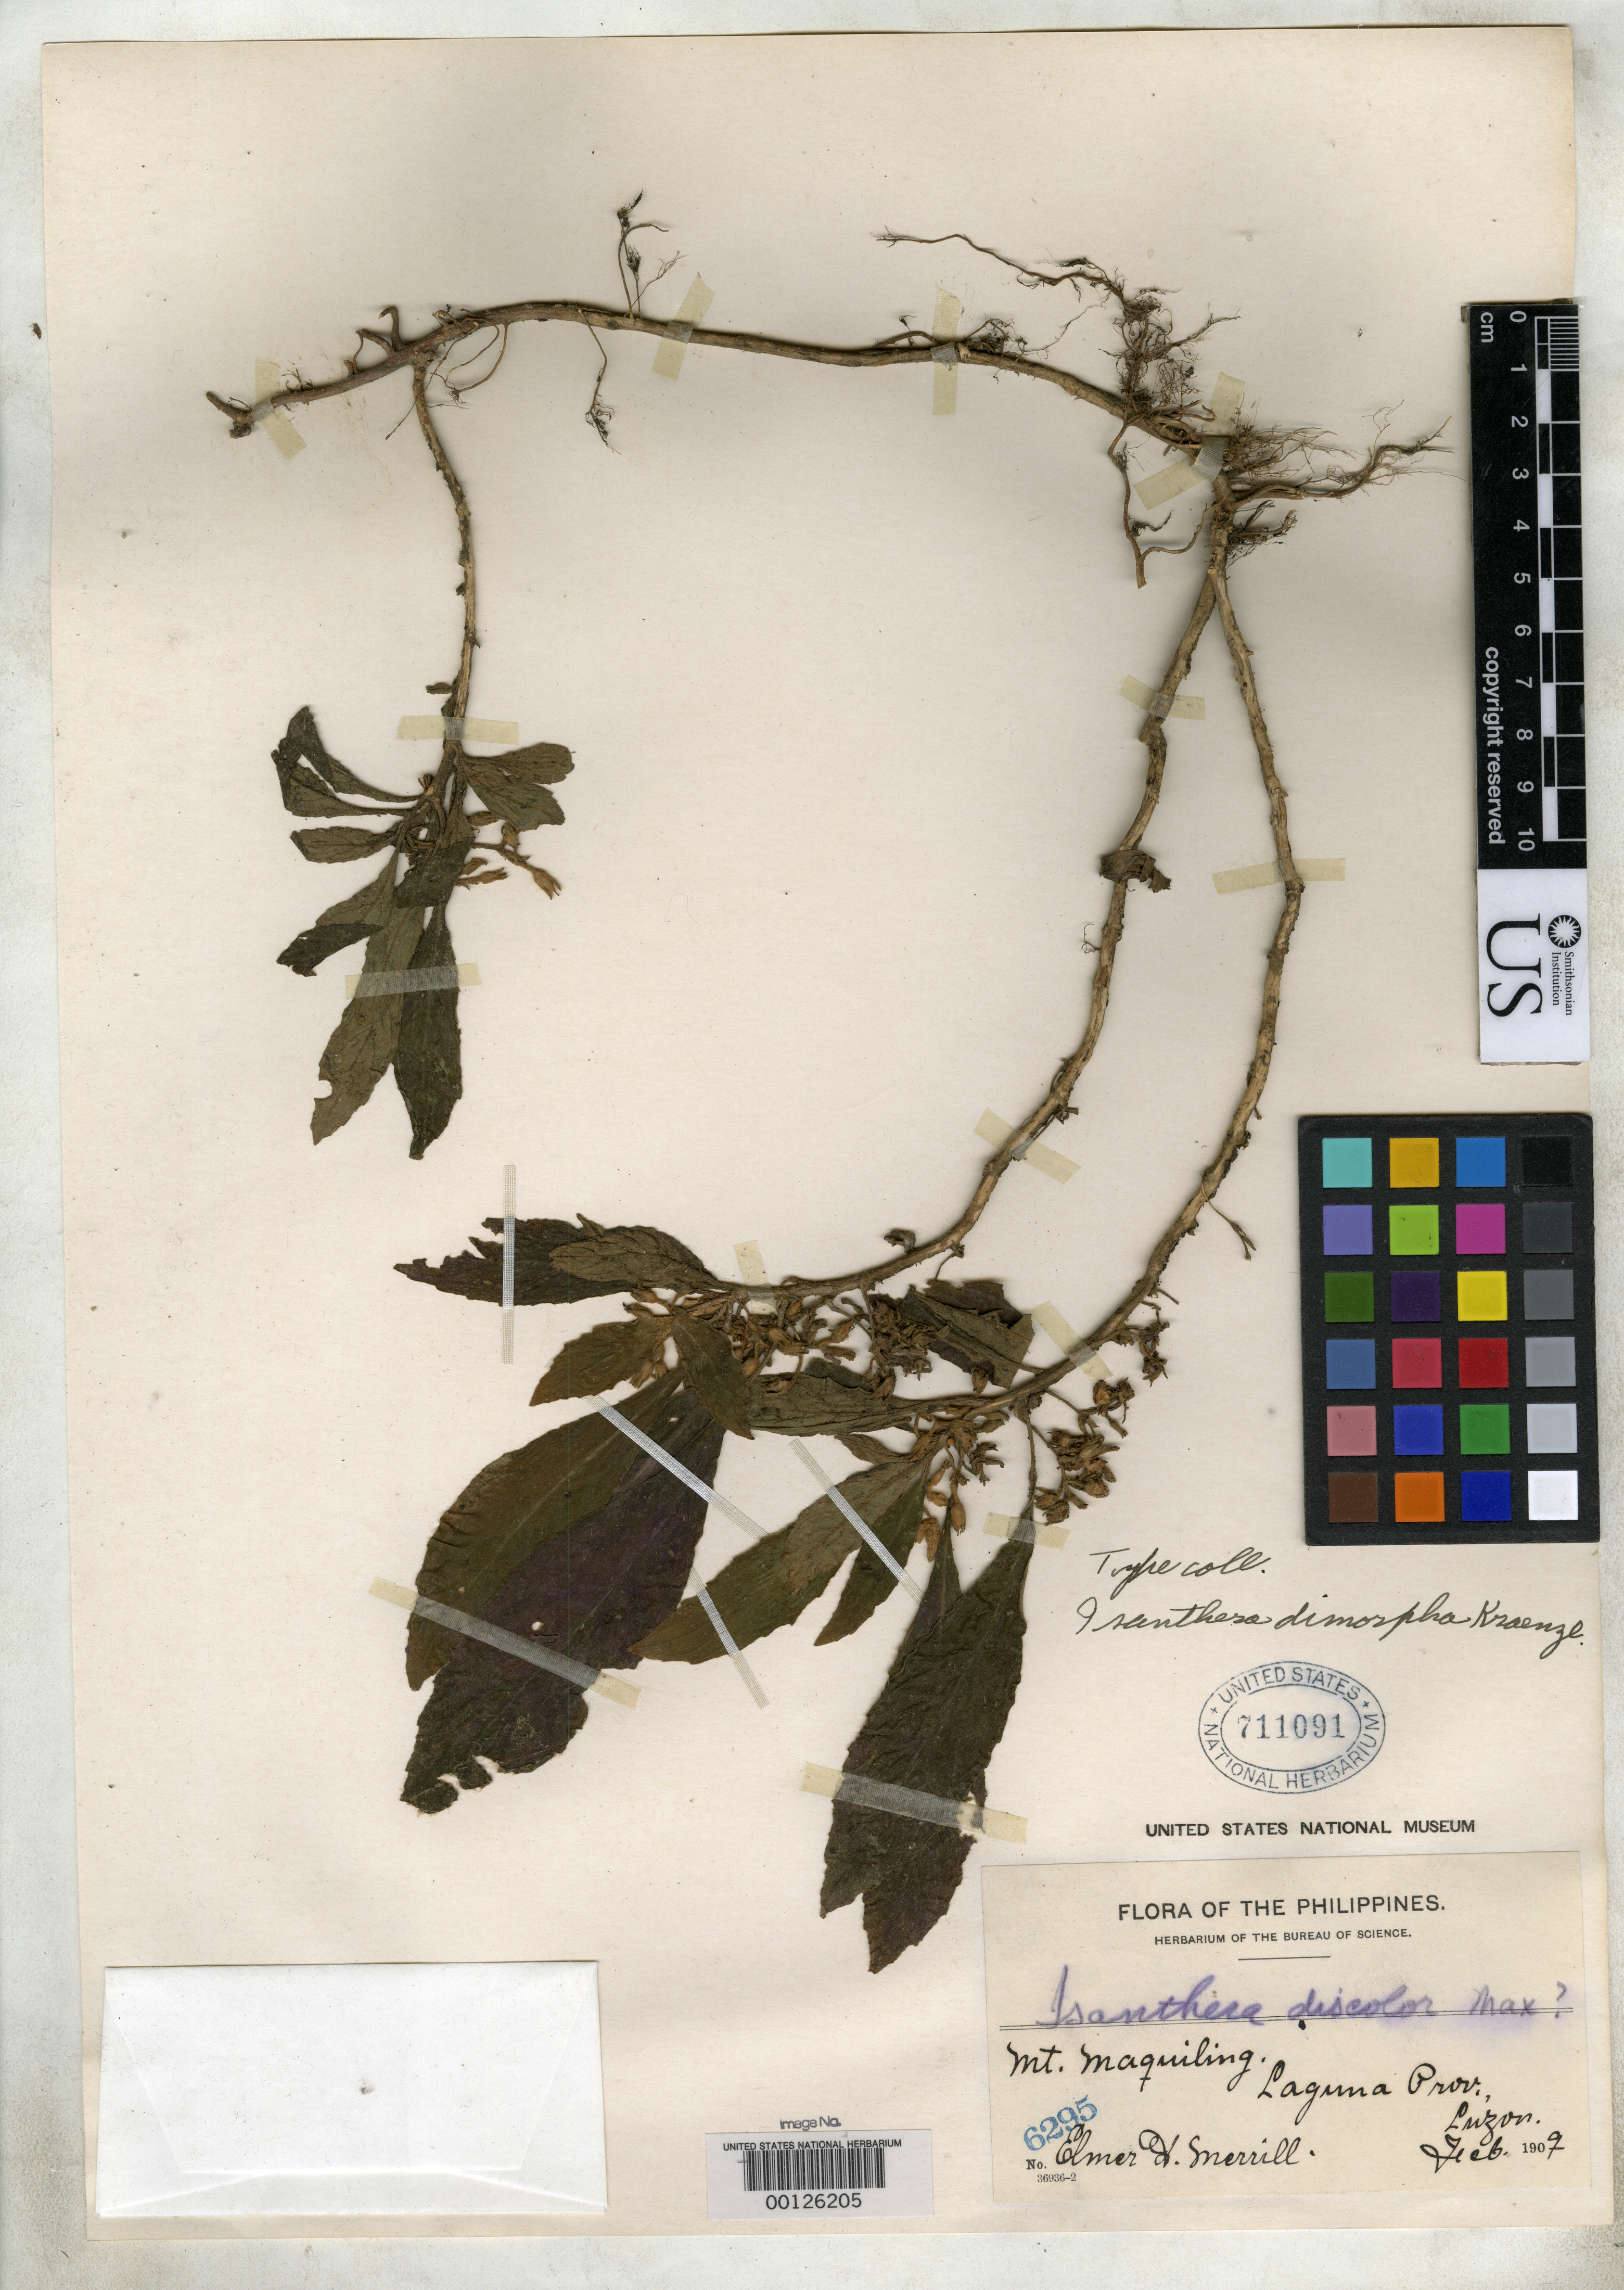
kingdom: Plantae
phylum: Tracheophyta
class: Magnoliopsida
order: Lamiales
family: Gesneriaceae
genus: Isanthera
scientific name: Isanthera dimorpha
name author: Kraenzl.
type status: Isotype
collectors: E. D. Merrill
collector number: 6295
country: Philippines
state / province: Calabarzon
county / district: Laguna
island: Luzon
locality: Mt. Maquiling.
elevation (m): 300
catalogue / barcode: US 711091